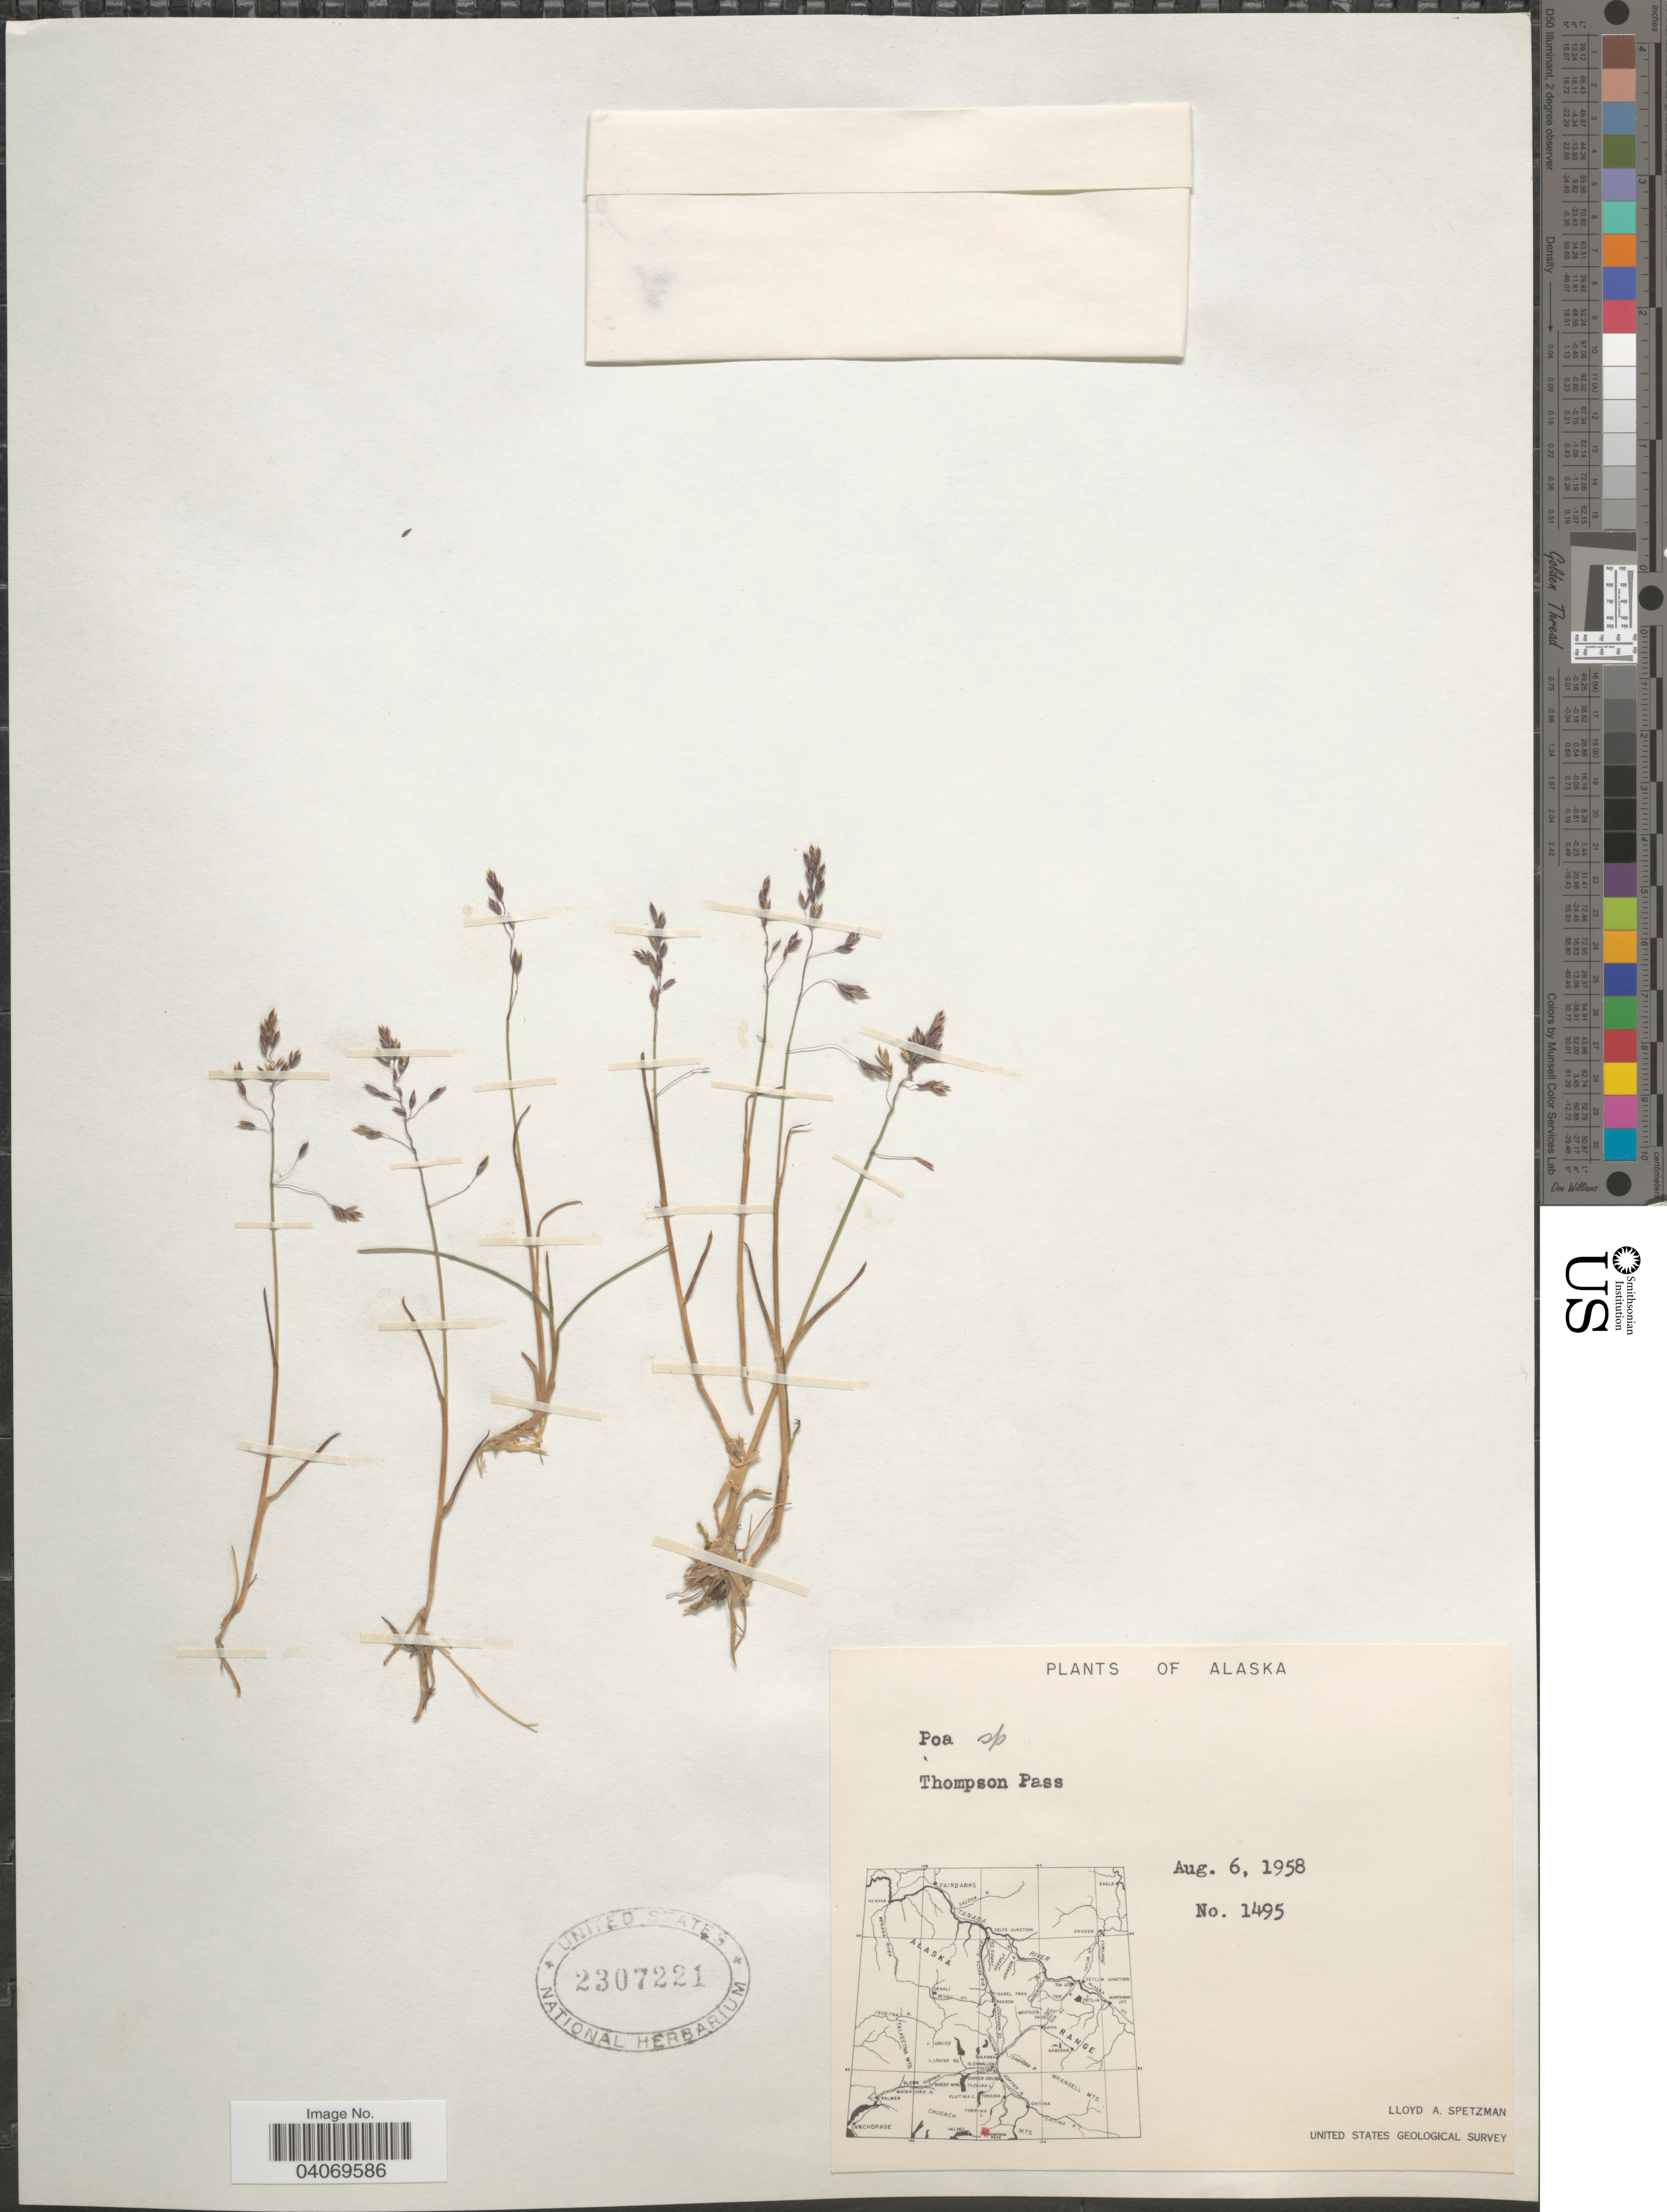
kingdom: Plantae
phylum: Tracheophyta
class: Liliopsida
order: Poales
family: Poaceae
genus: Poa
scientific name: Poa sp.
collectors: L. Spetzman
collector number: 1495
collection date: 1958-08-06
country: United States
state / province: Alaska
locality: Thompson Pass. United States Geological Survey.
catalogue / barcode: US 2307221